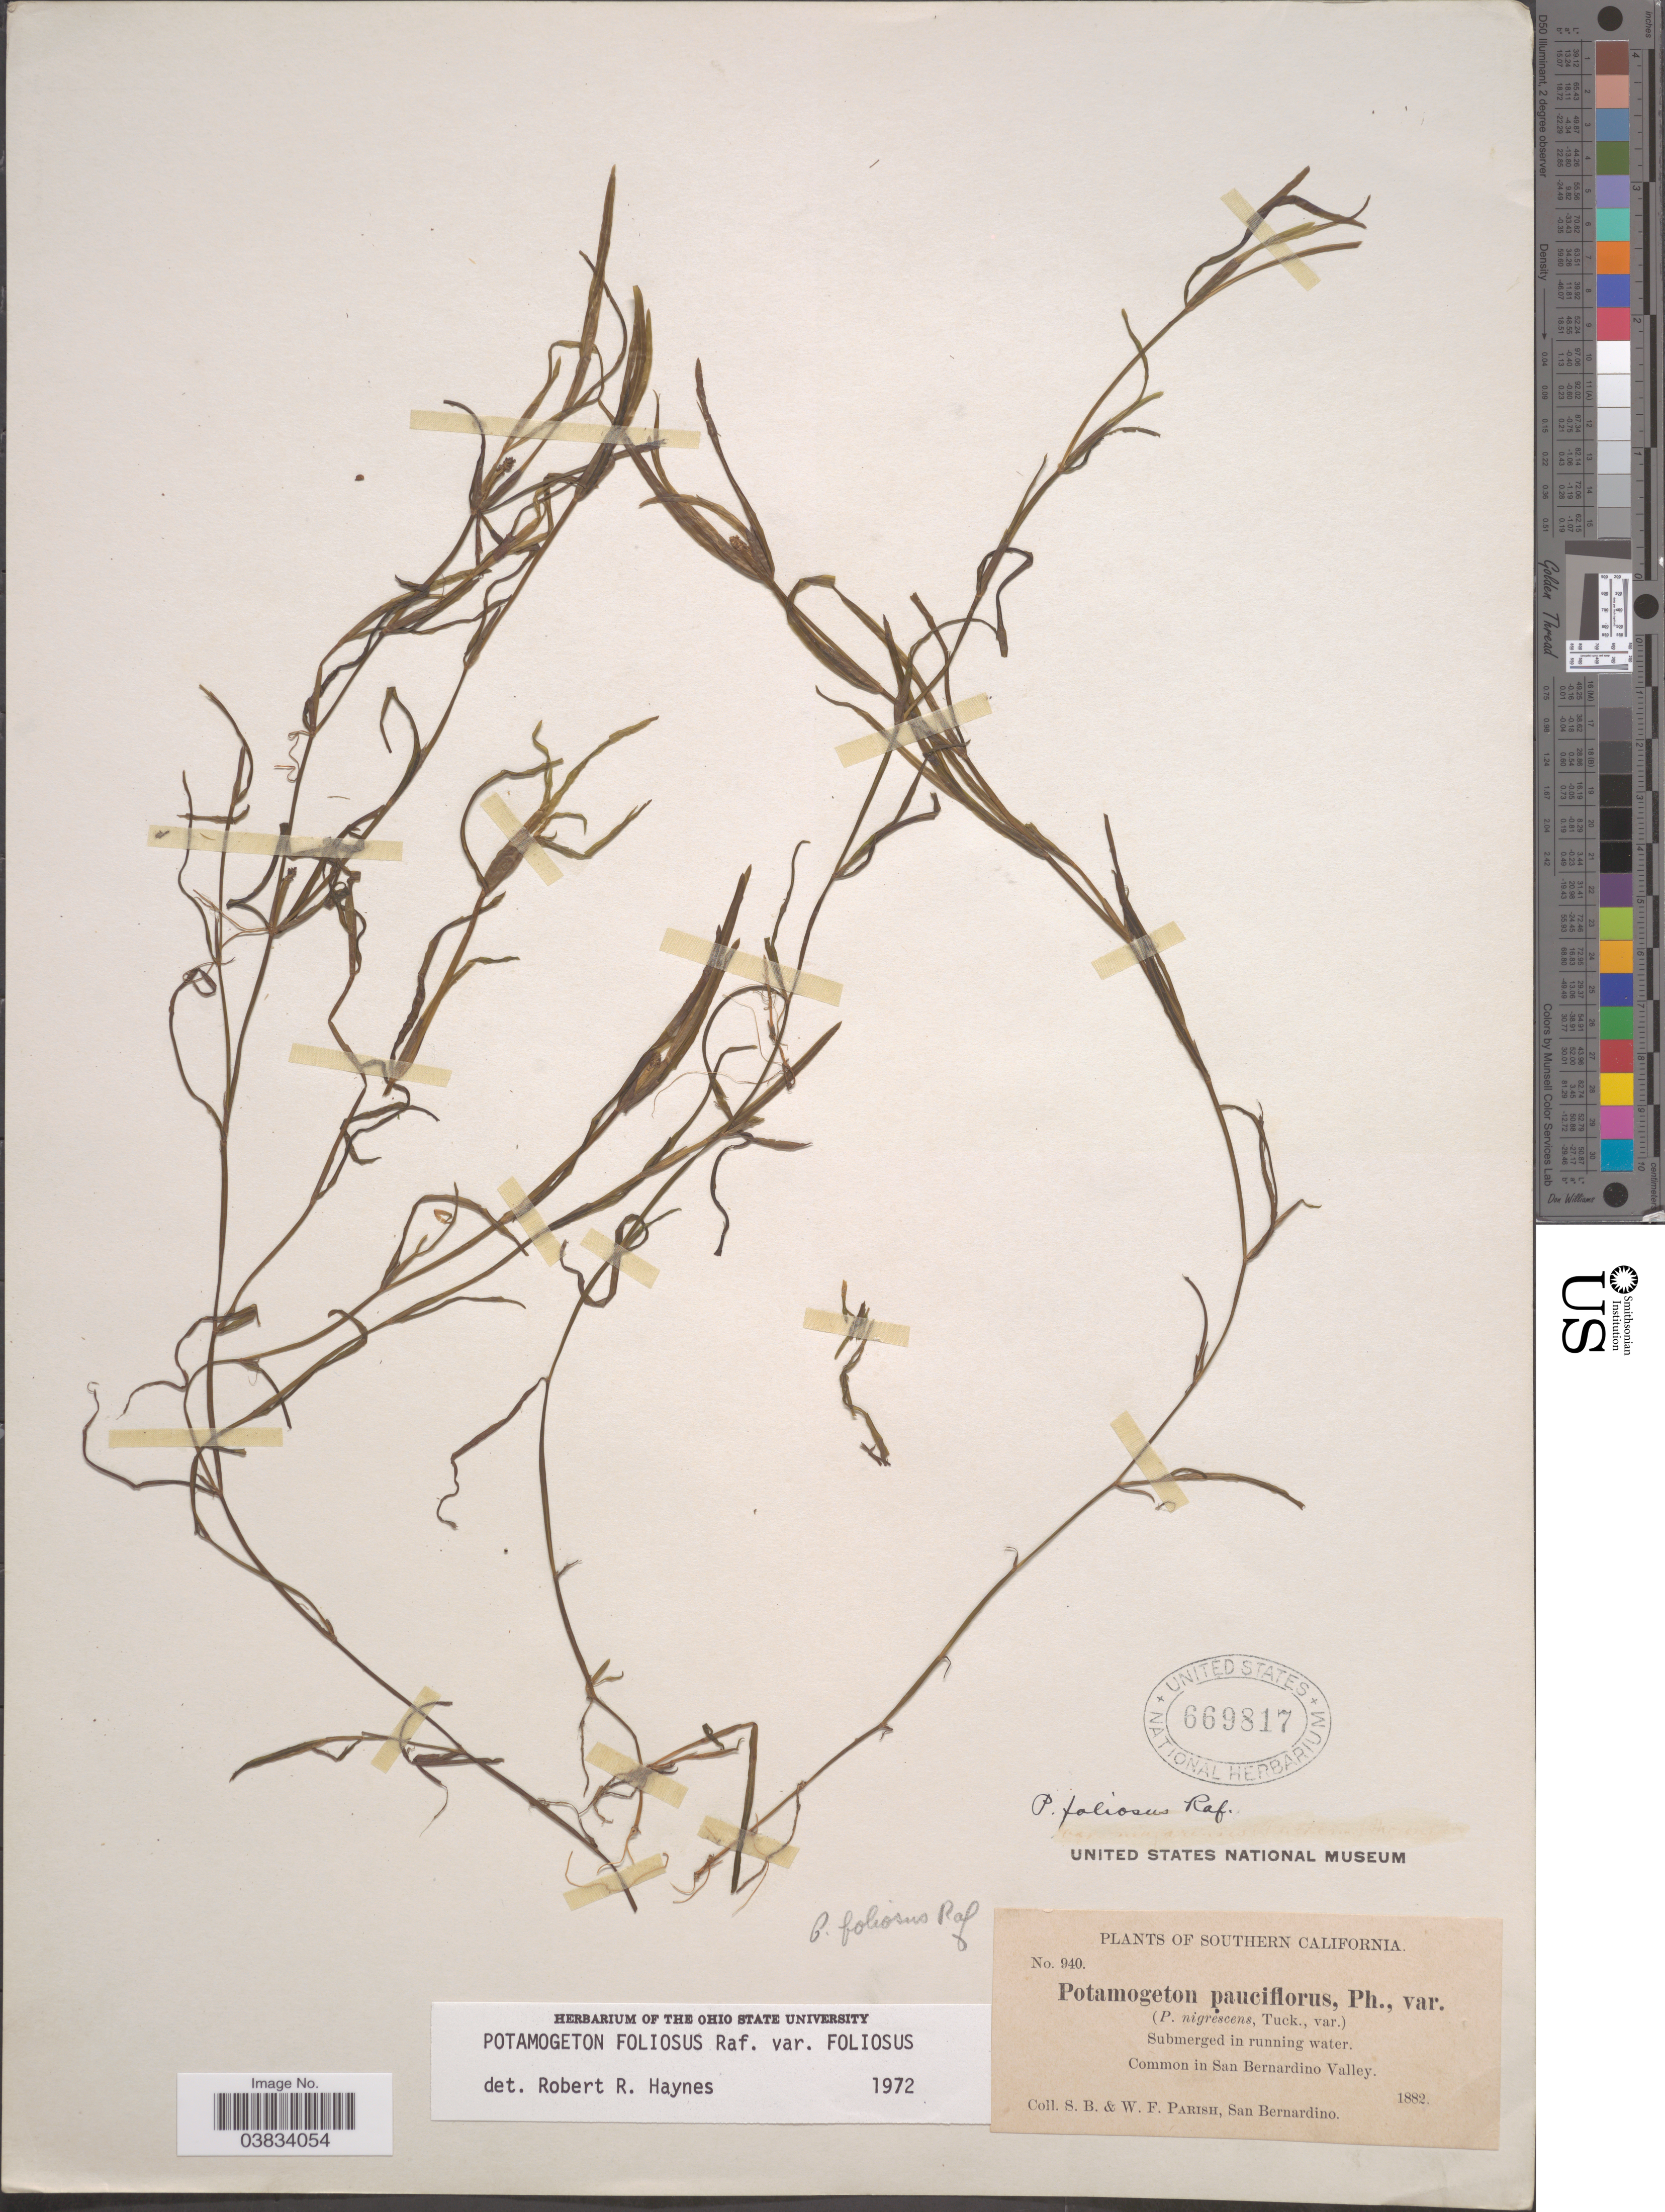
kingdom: Plantae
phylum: Tracheophyta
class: Liliopsida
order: Alismatales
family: Potamogetonaceae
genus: Potamogeton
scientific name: Potamogeton foliosus var. foliosus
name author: Raf.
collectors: S. B. Parish & W. F. Parish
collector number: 940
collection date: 1882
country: United States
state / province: California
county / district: San Bernardino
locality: Southern California. In San Bernardino Valley.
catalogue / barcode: US 669817